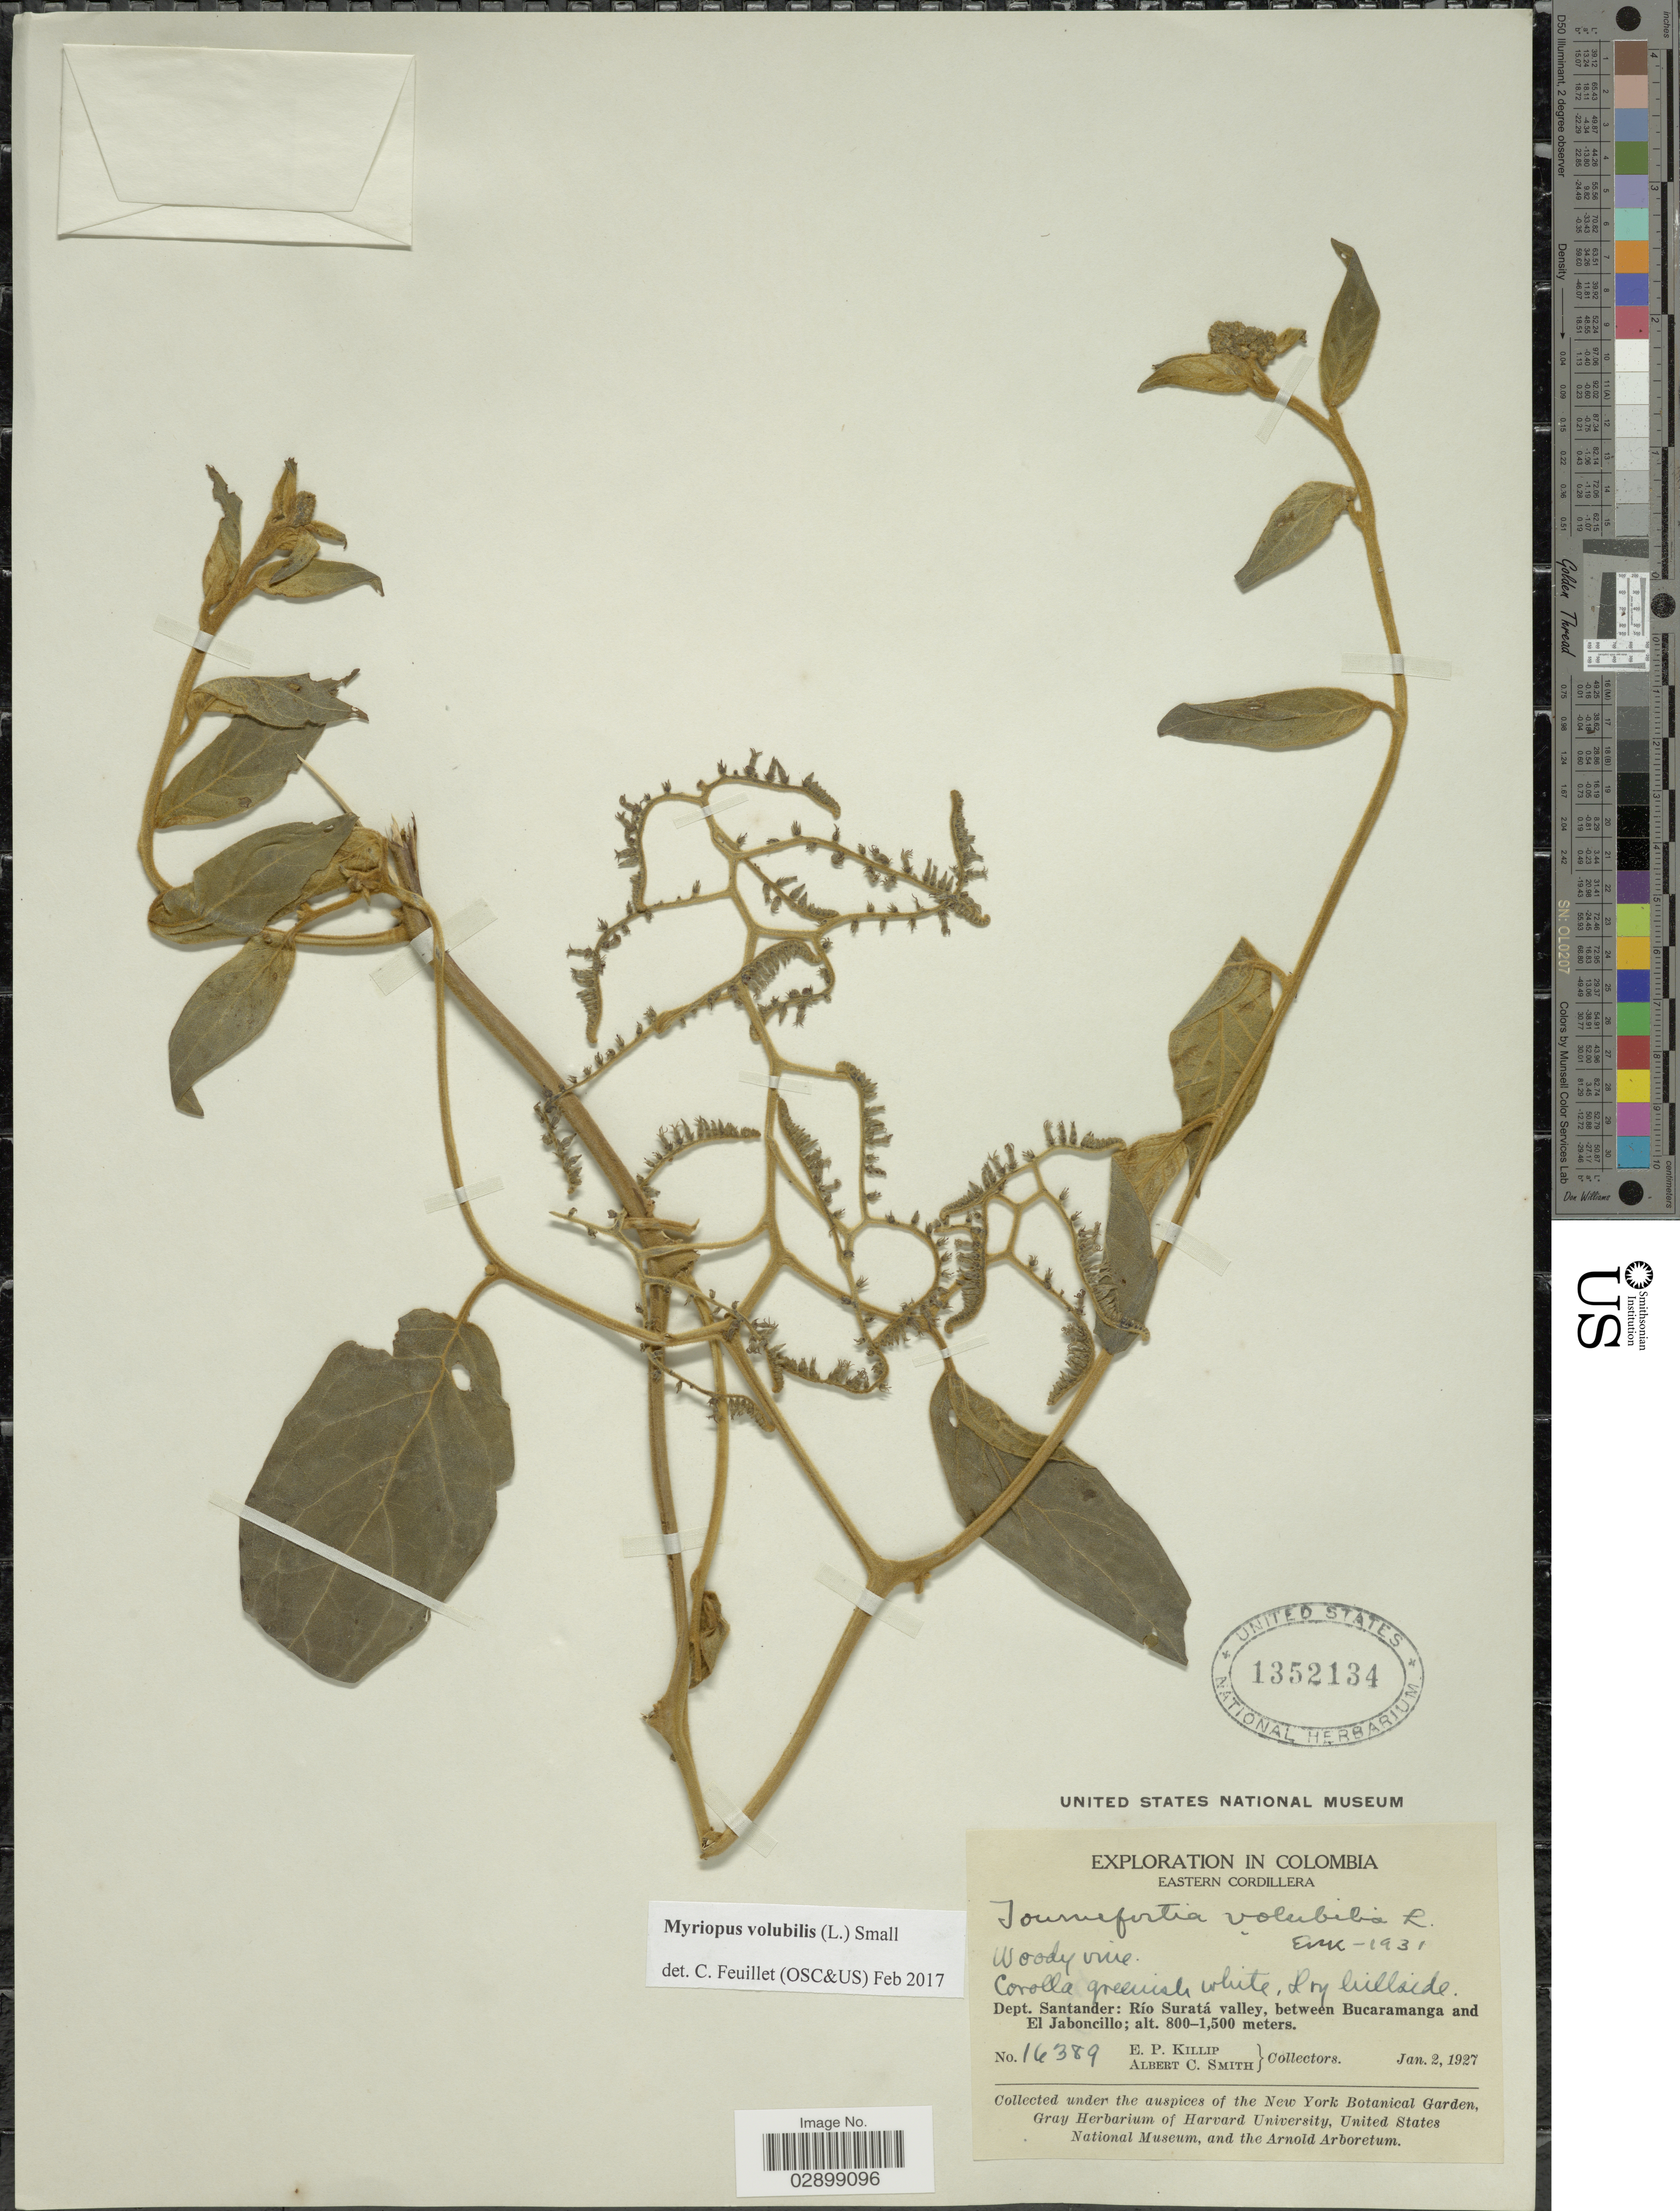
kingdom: Plantae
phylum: Tracheophyta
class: Magnoliopsida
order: Boraginales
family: Heliotropiaceae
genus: Myriopus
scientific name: Myriopus volubilis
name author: (L.) Small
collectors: E. P. Killip & A. C. Smith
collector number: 16389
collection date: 1927-01-02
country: Colombia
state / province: Santander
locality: Eastern Cordillera. Dept. Santander: Río Suratá valley, between Bucaramanga and El Jaboncillo.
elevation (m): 800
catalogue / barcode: US 1352134